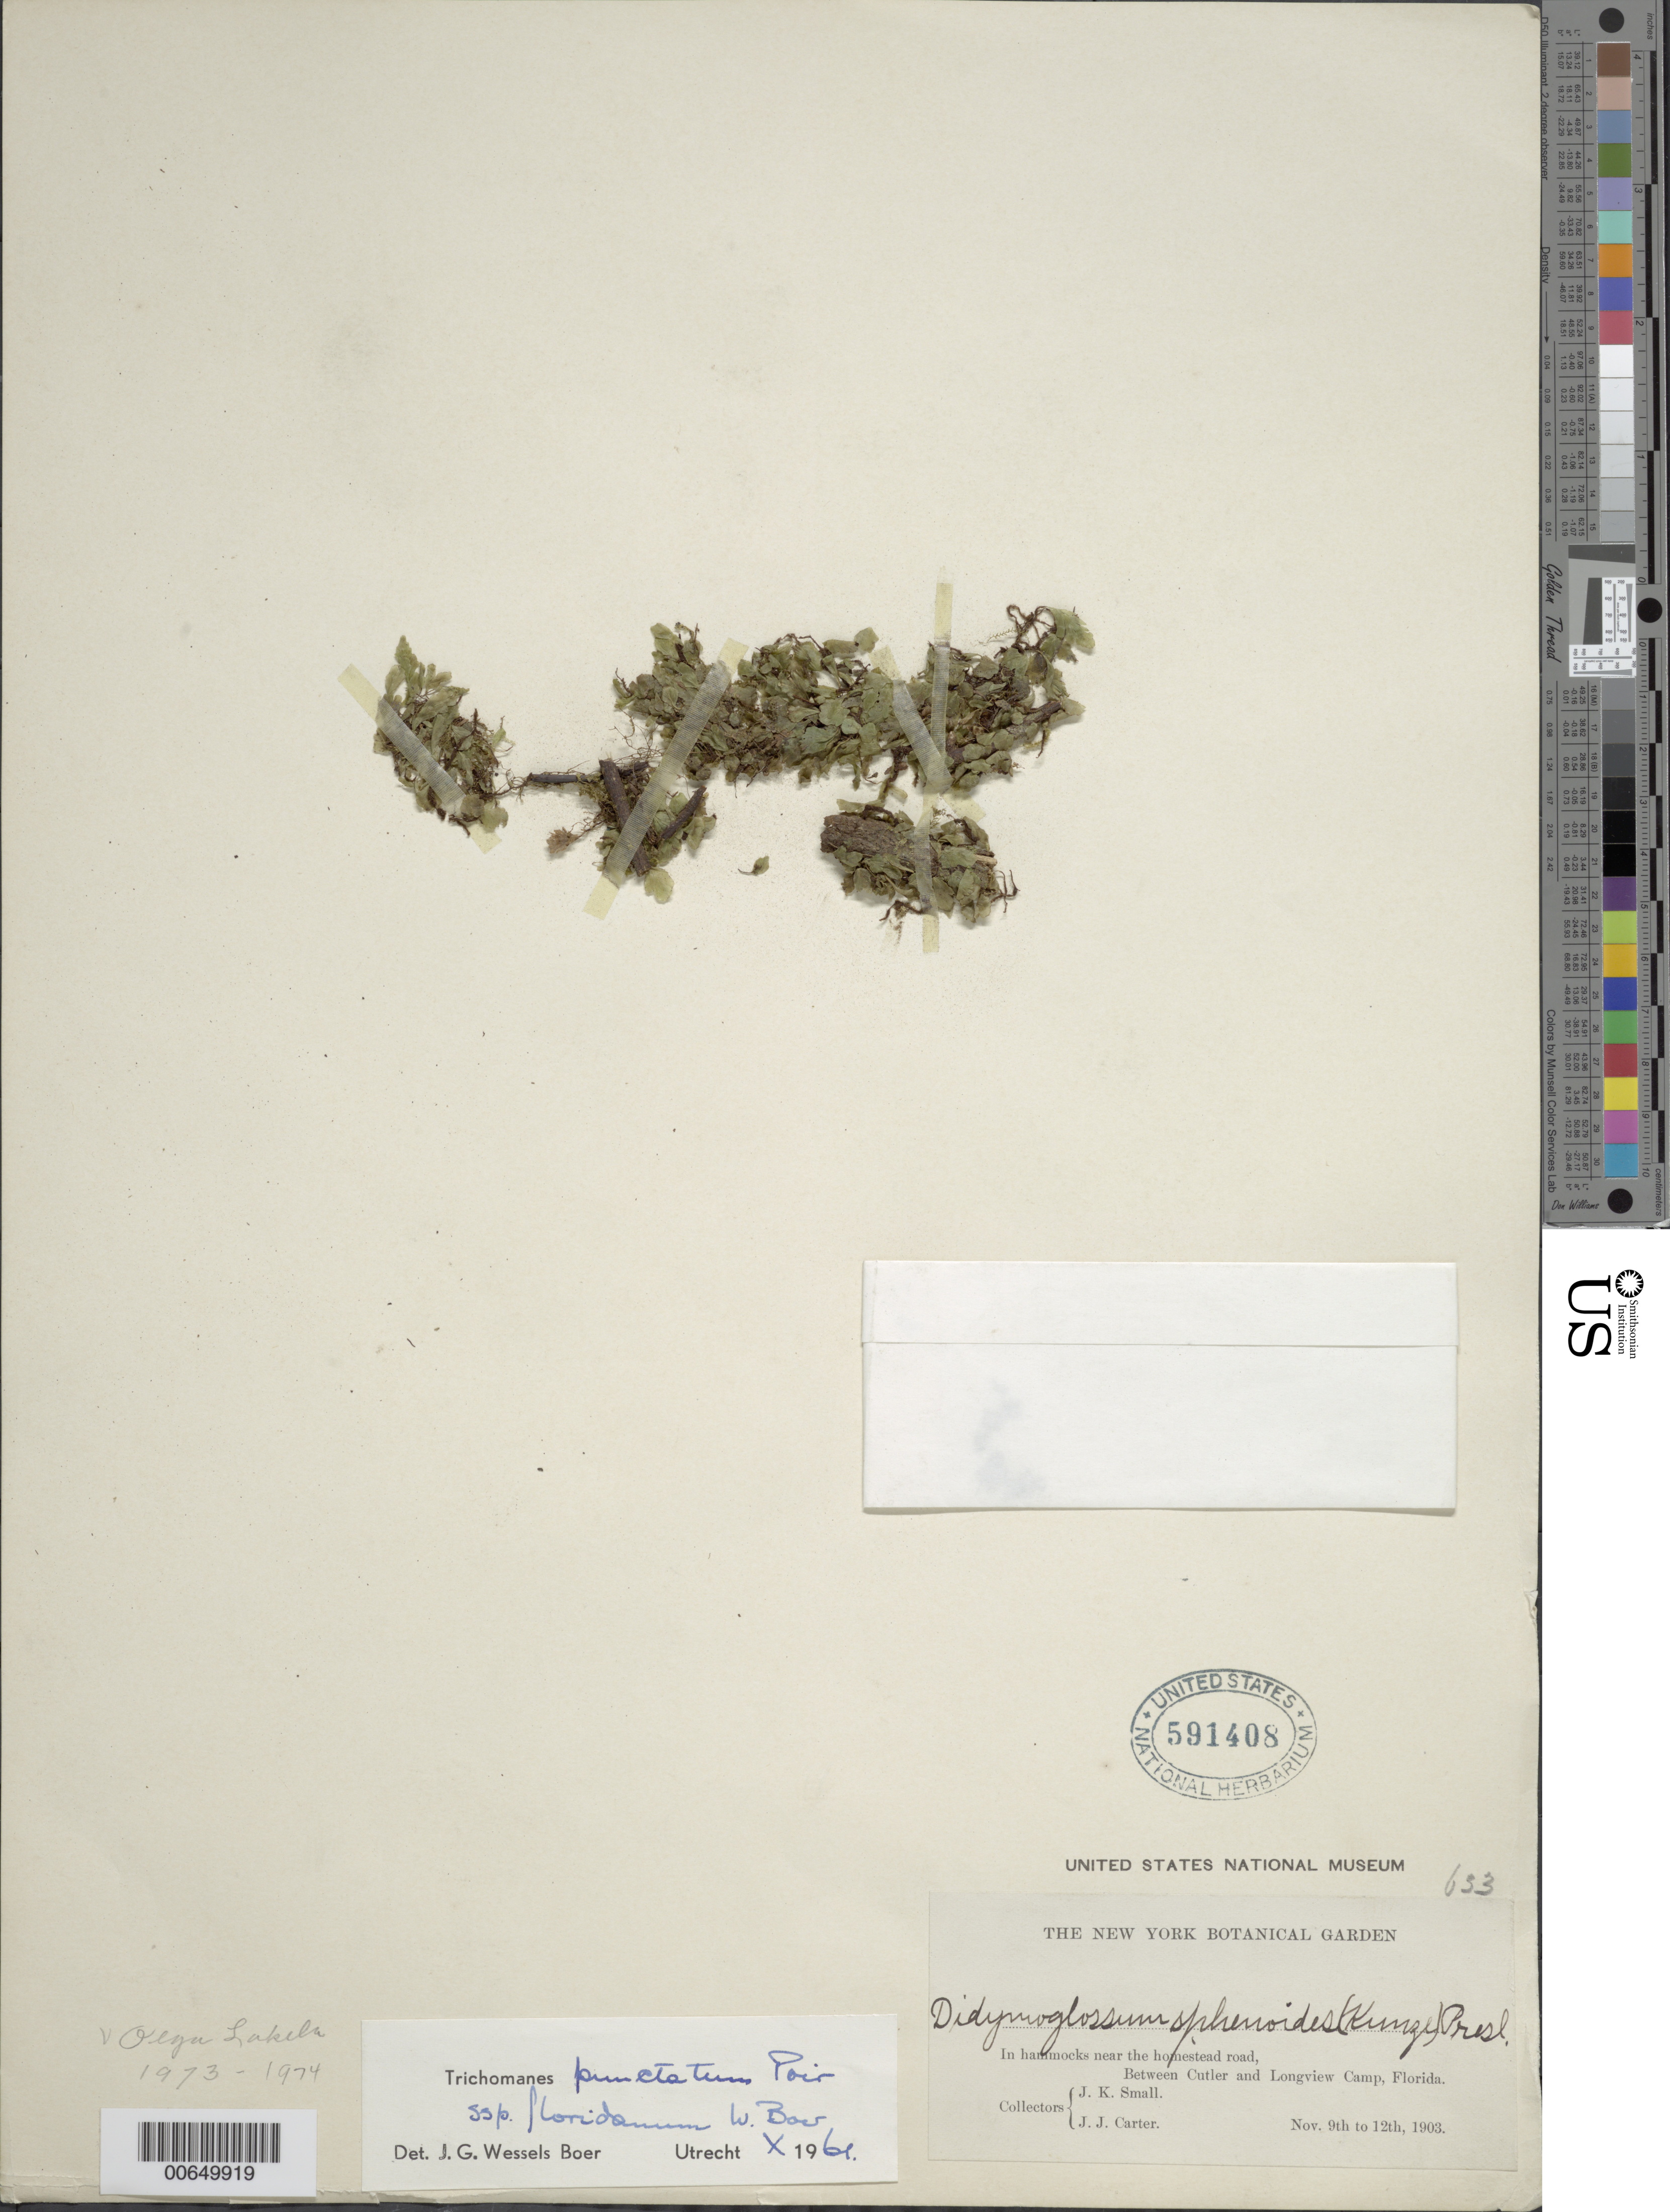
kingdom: Plantae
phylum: Tracheophyta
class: Polypodiopsida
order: Hymenophyllales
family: Hymenophyllaceae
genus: Didymoglossum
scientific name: Didymoglossum punctatum subsp. floridanum comb. nov., ined 2015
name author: (Poir.) Desv.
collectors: J. K. Small & J. J. Carter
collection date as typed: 09 Nov 1903 to 12 Nov 1903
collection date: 1903-11-09/1903-11-12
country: United States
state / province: Florida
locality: Near the Homestead Road, between Cutler and Longview Camp.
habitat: In hammocks.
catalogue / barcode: US 591408